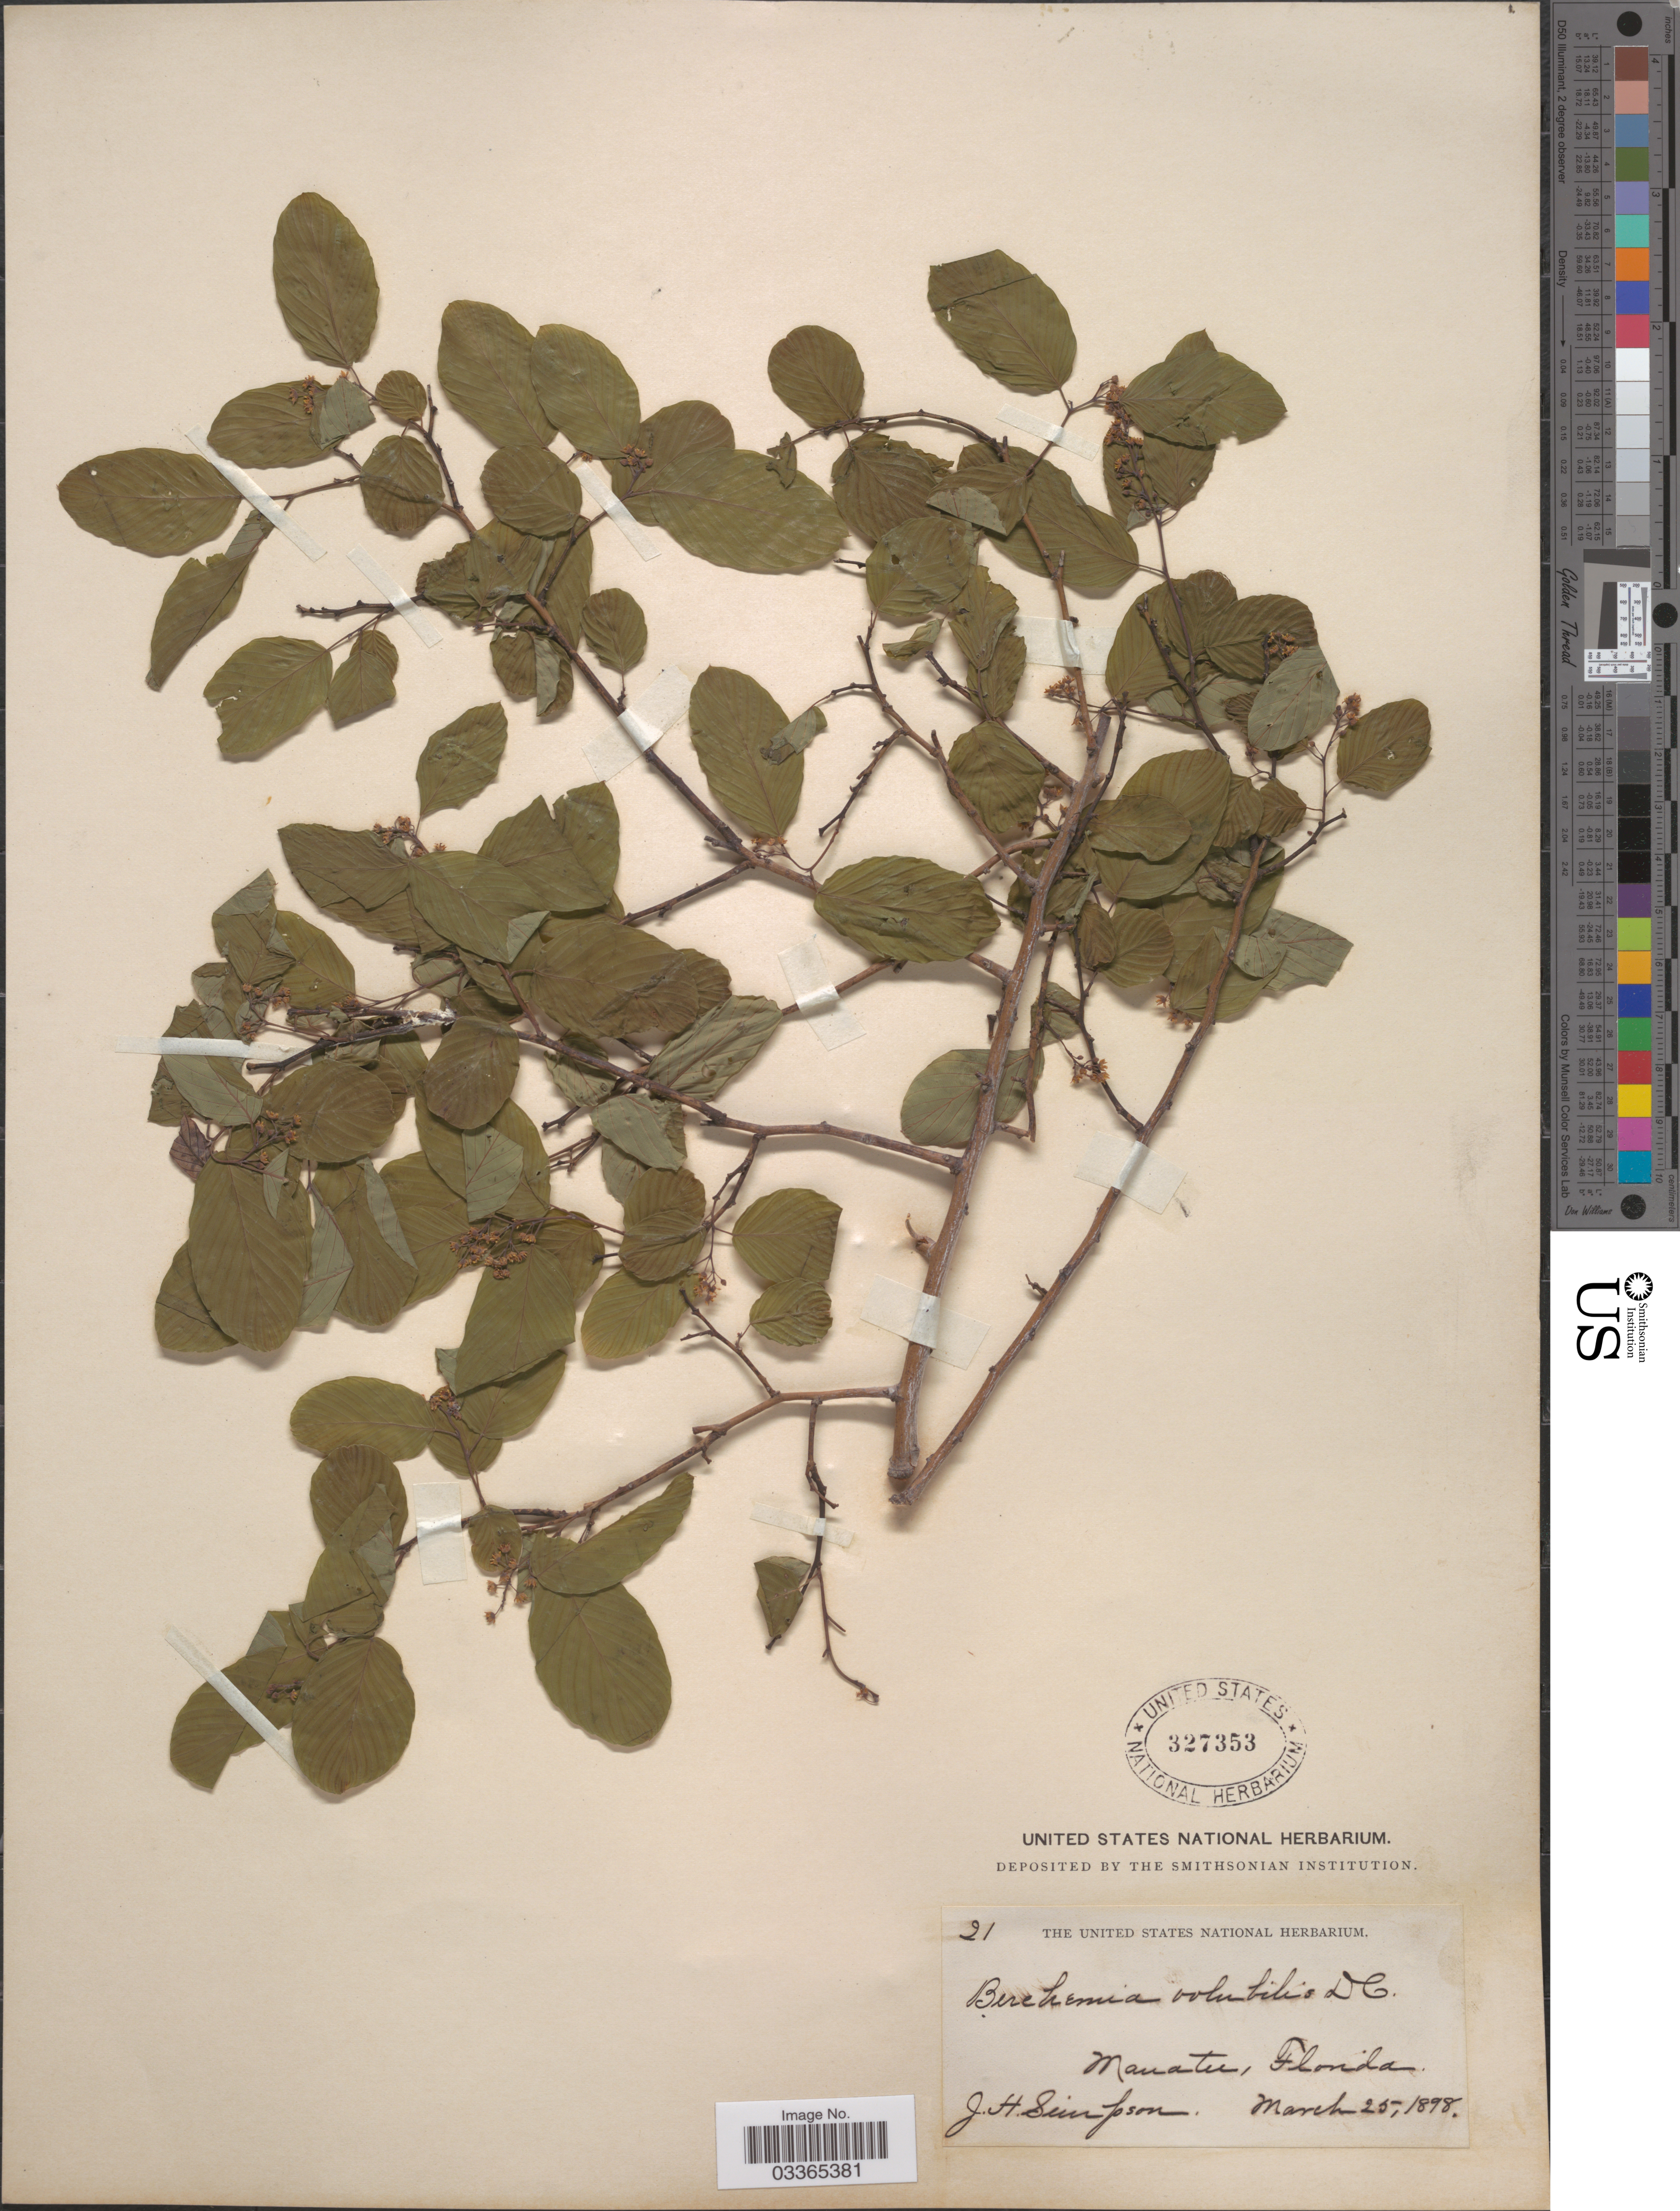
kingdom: Plantae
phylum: Tracheophyta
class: Magnoliopsida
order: Rosales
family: Rhamnaceae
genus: Berchemia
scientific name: Berchemia scandens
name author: (Hill) K. Koch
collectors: J. H. Simpson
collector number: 21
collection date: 1898-03-25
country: United States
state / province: Florida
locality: Manatee.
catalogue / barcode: US 327353